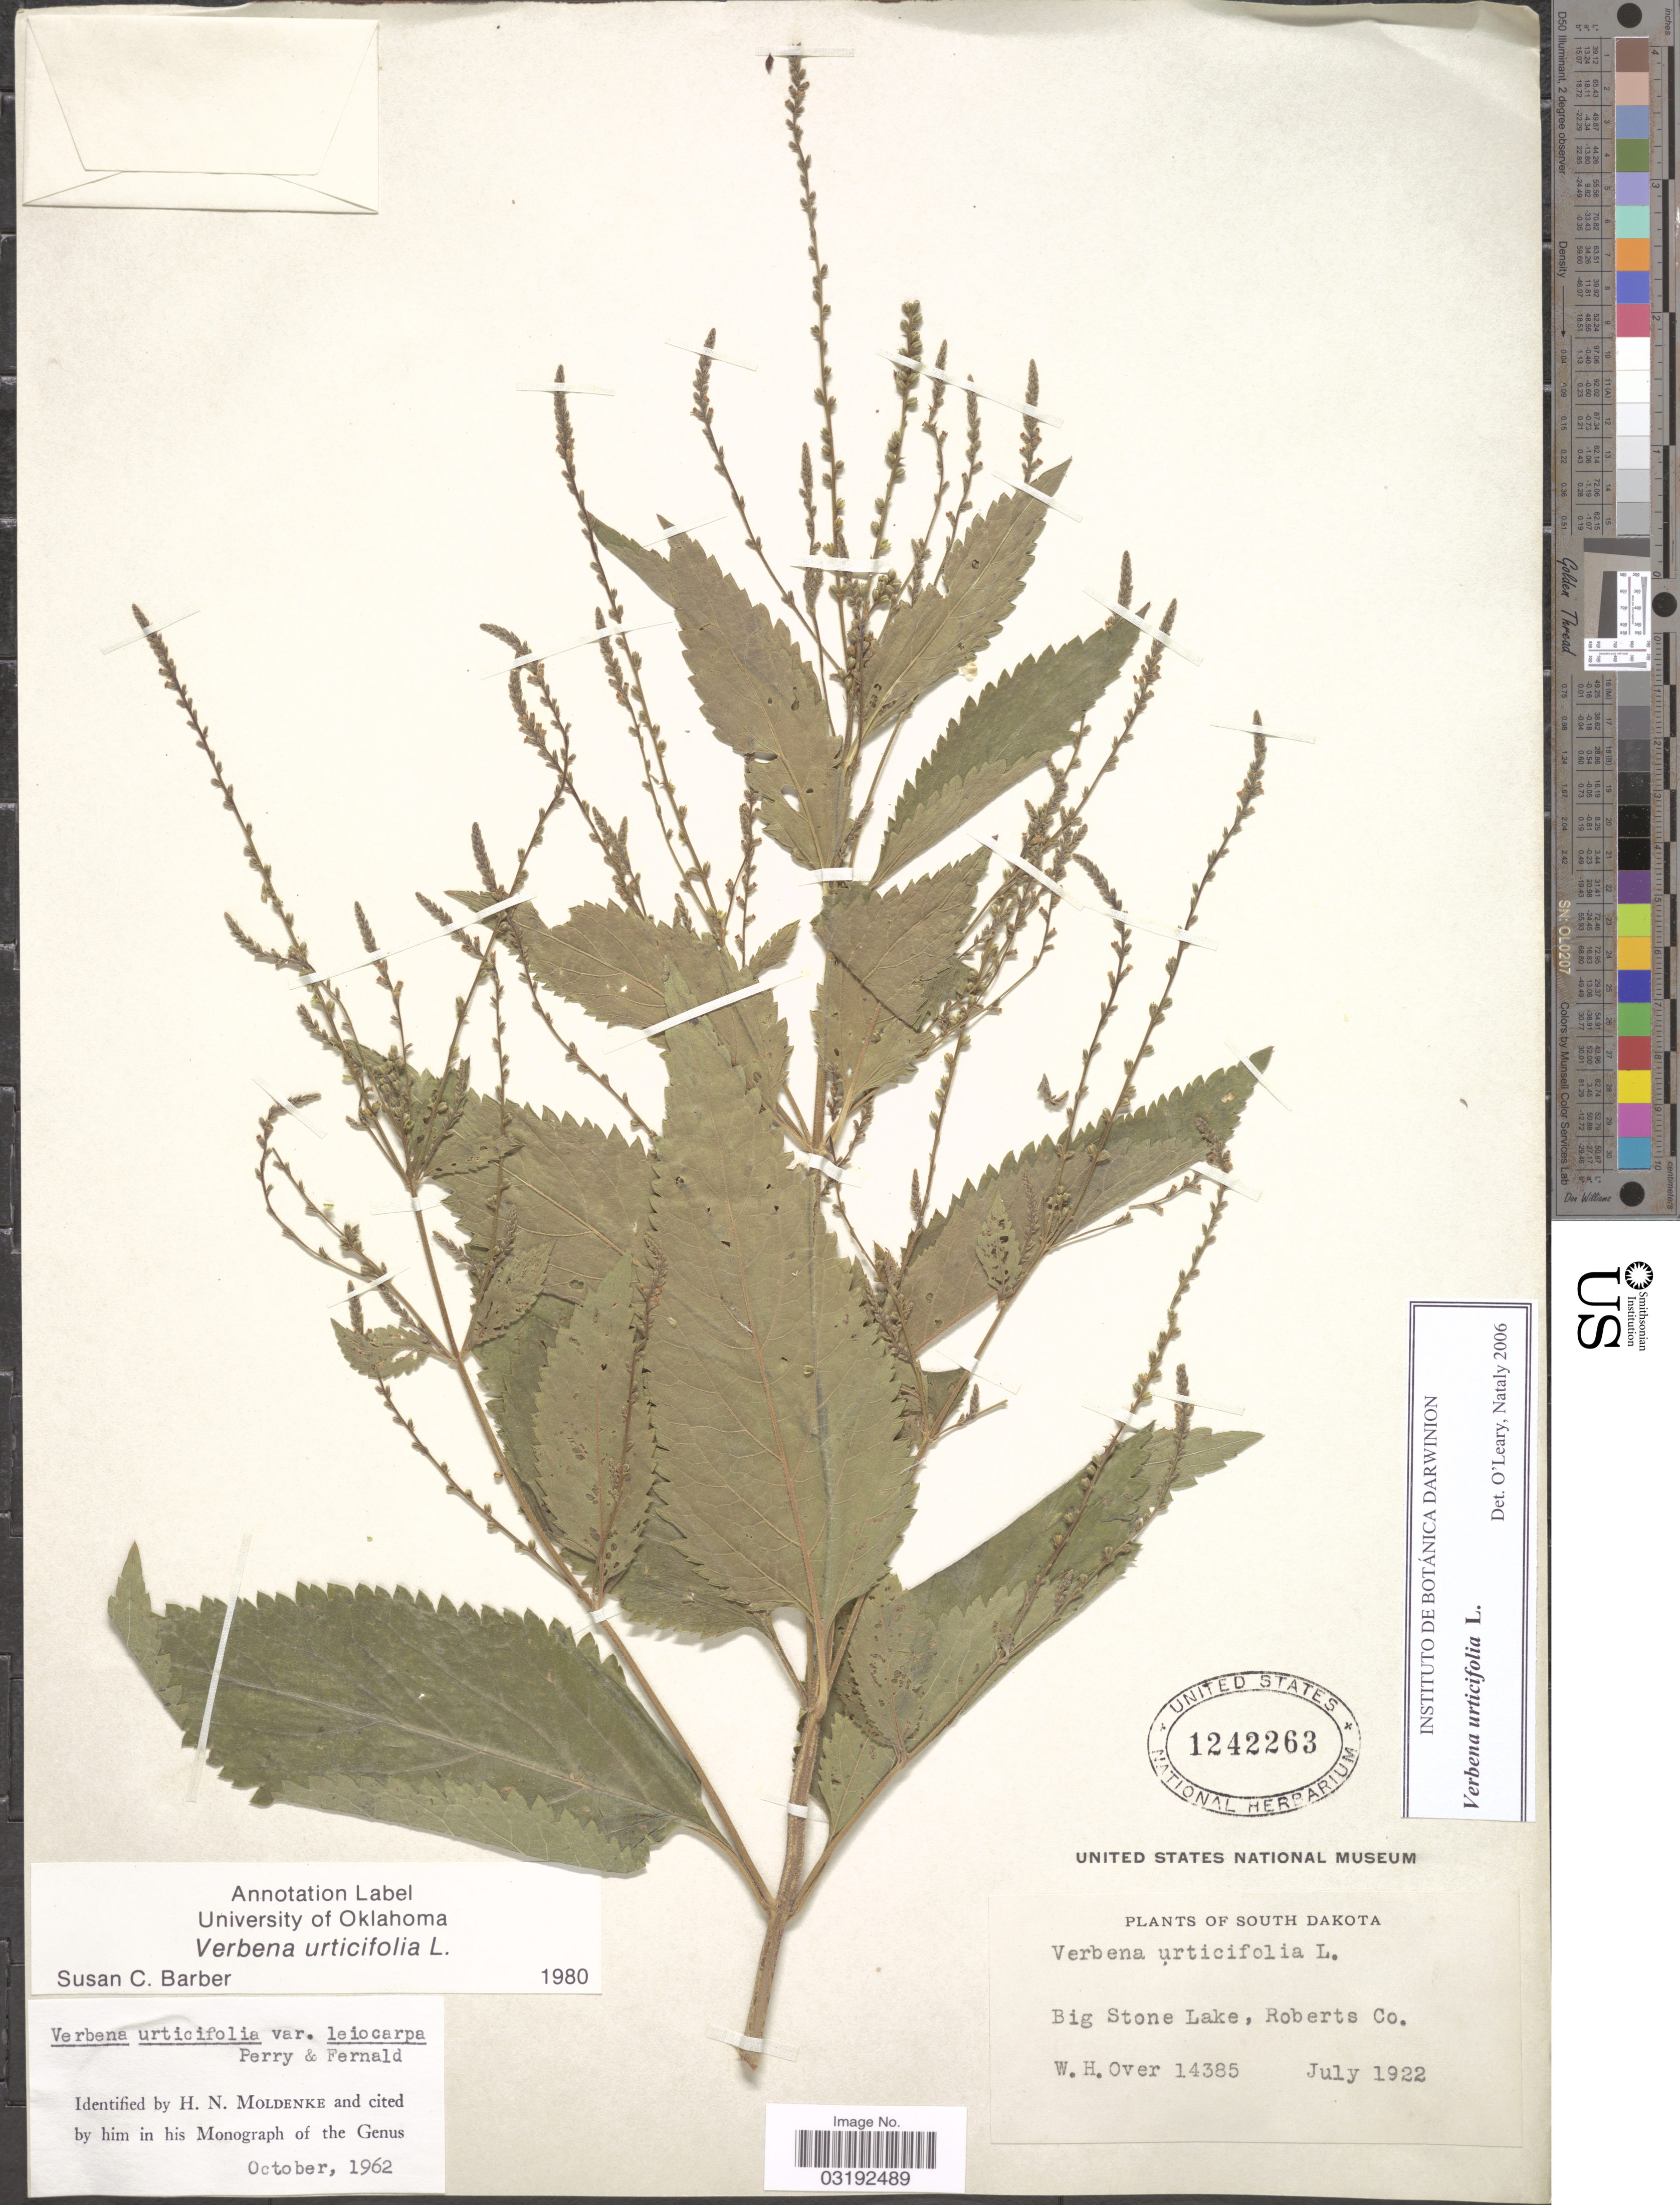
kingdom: Plantae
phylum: Tracheophyta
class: Magnoliopsida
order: Lamiales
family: Verbenaceae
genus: Verbena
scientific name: Verbena urticifolia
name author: L.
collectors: W. Over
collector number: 14385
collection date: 1922-07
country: United States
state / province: South Dakota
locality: Big Stone Lake, Roberts Co.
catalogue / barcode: US 1242263